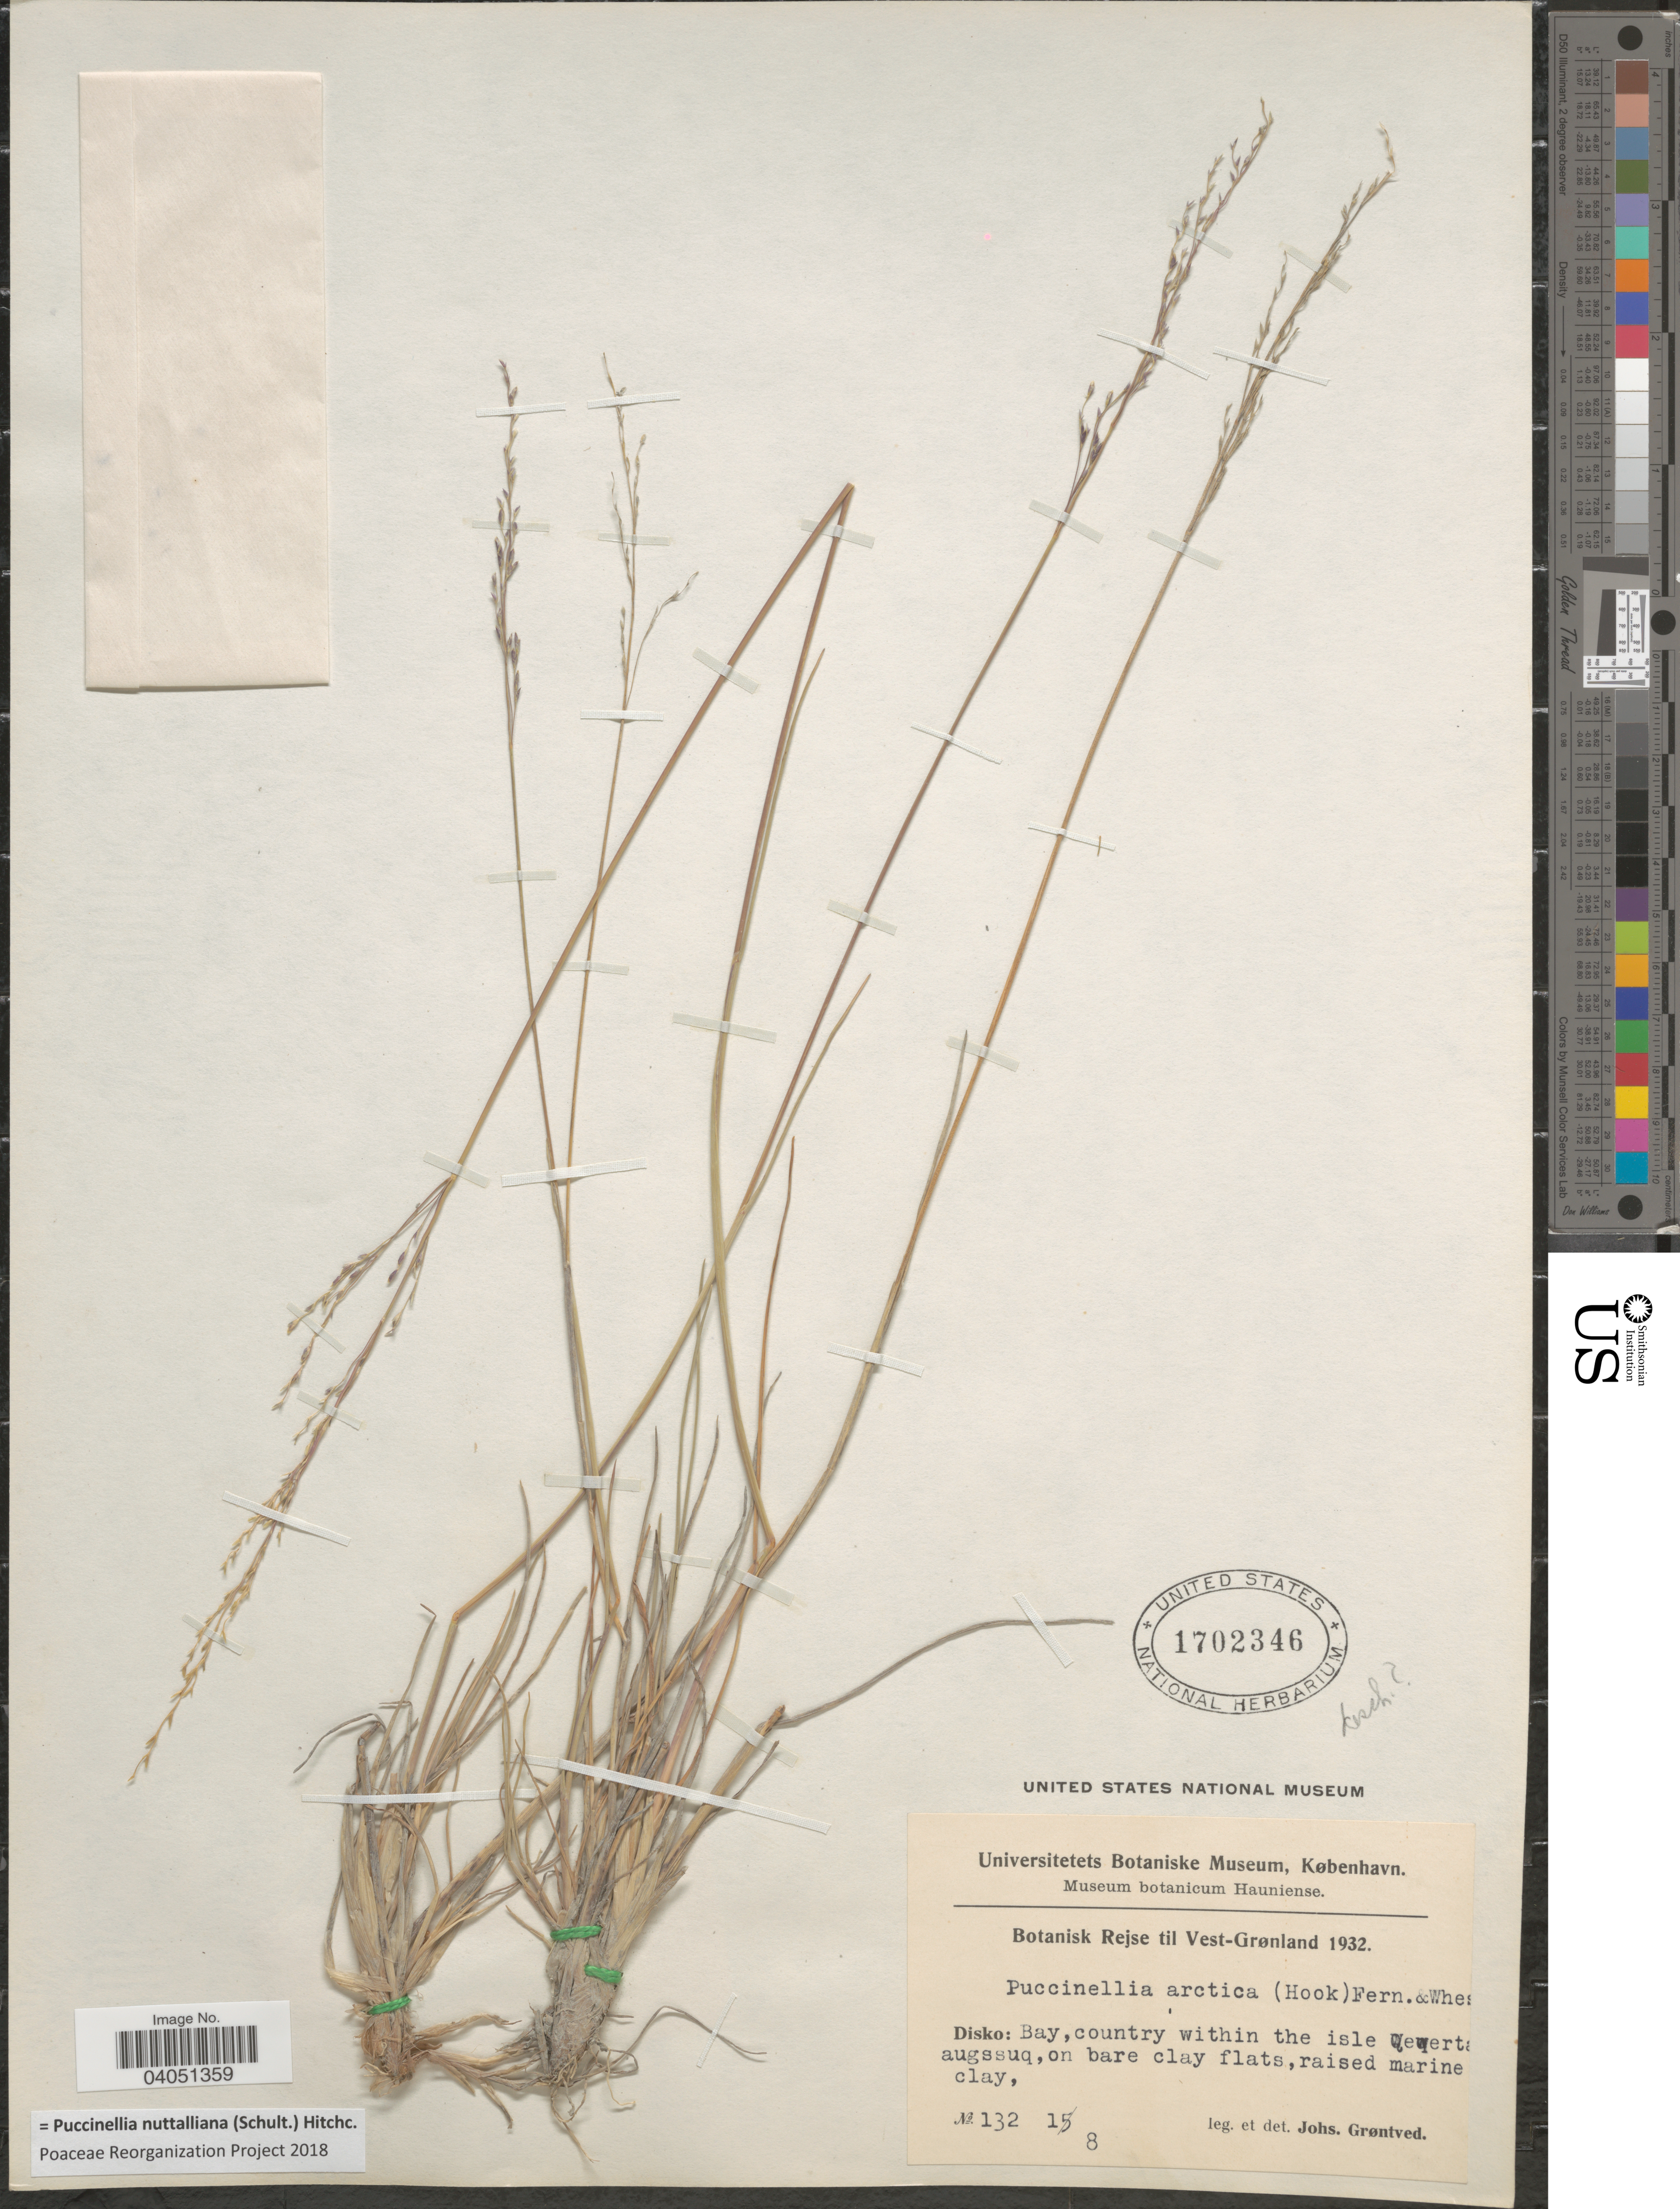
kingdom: Plantae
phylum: Tracheophyta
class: Liliopsida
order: Poales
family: Poaceae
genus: Puccinellia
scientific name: Puccinellia nuttalliana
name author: (Schult.) Hitchc.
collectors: J. Grøntved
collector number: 132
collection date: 1932-08-15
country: Greenland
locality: Vest-Grønland. Disko: Bay, country within the isle Qeqertasussuk.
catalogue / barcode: US 1702346